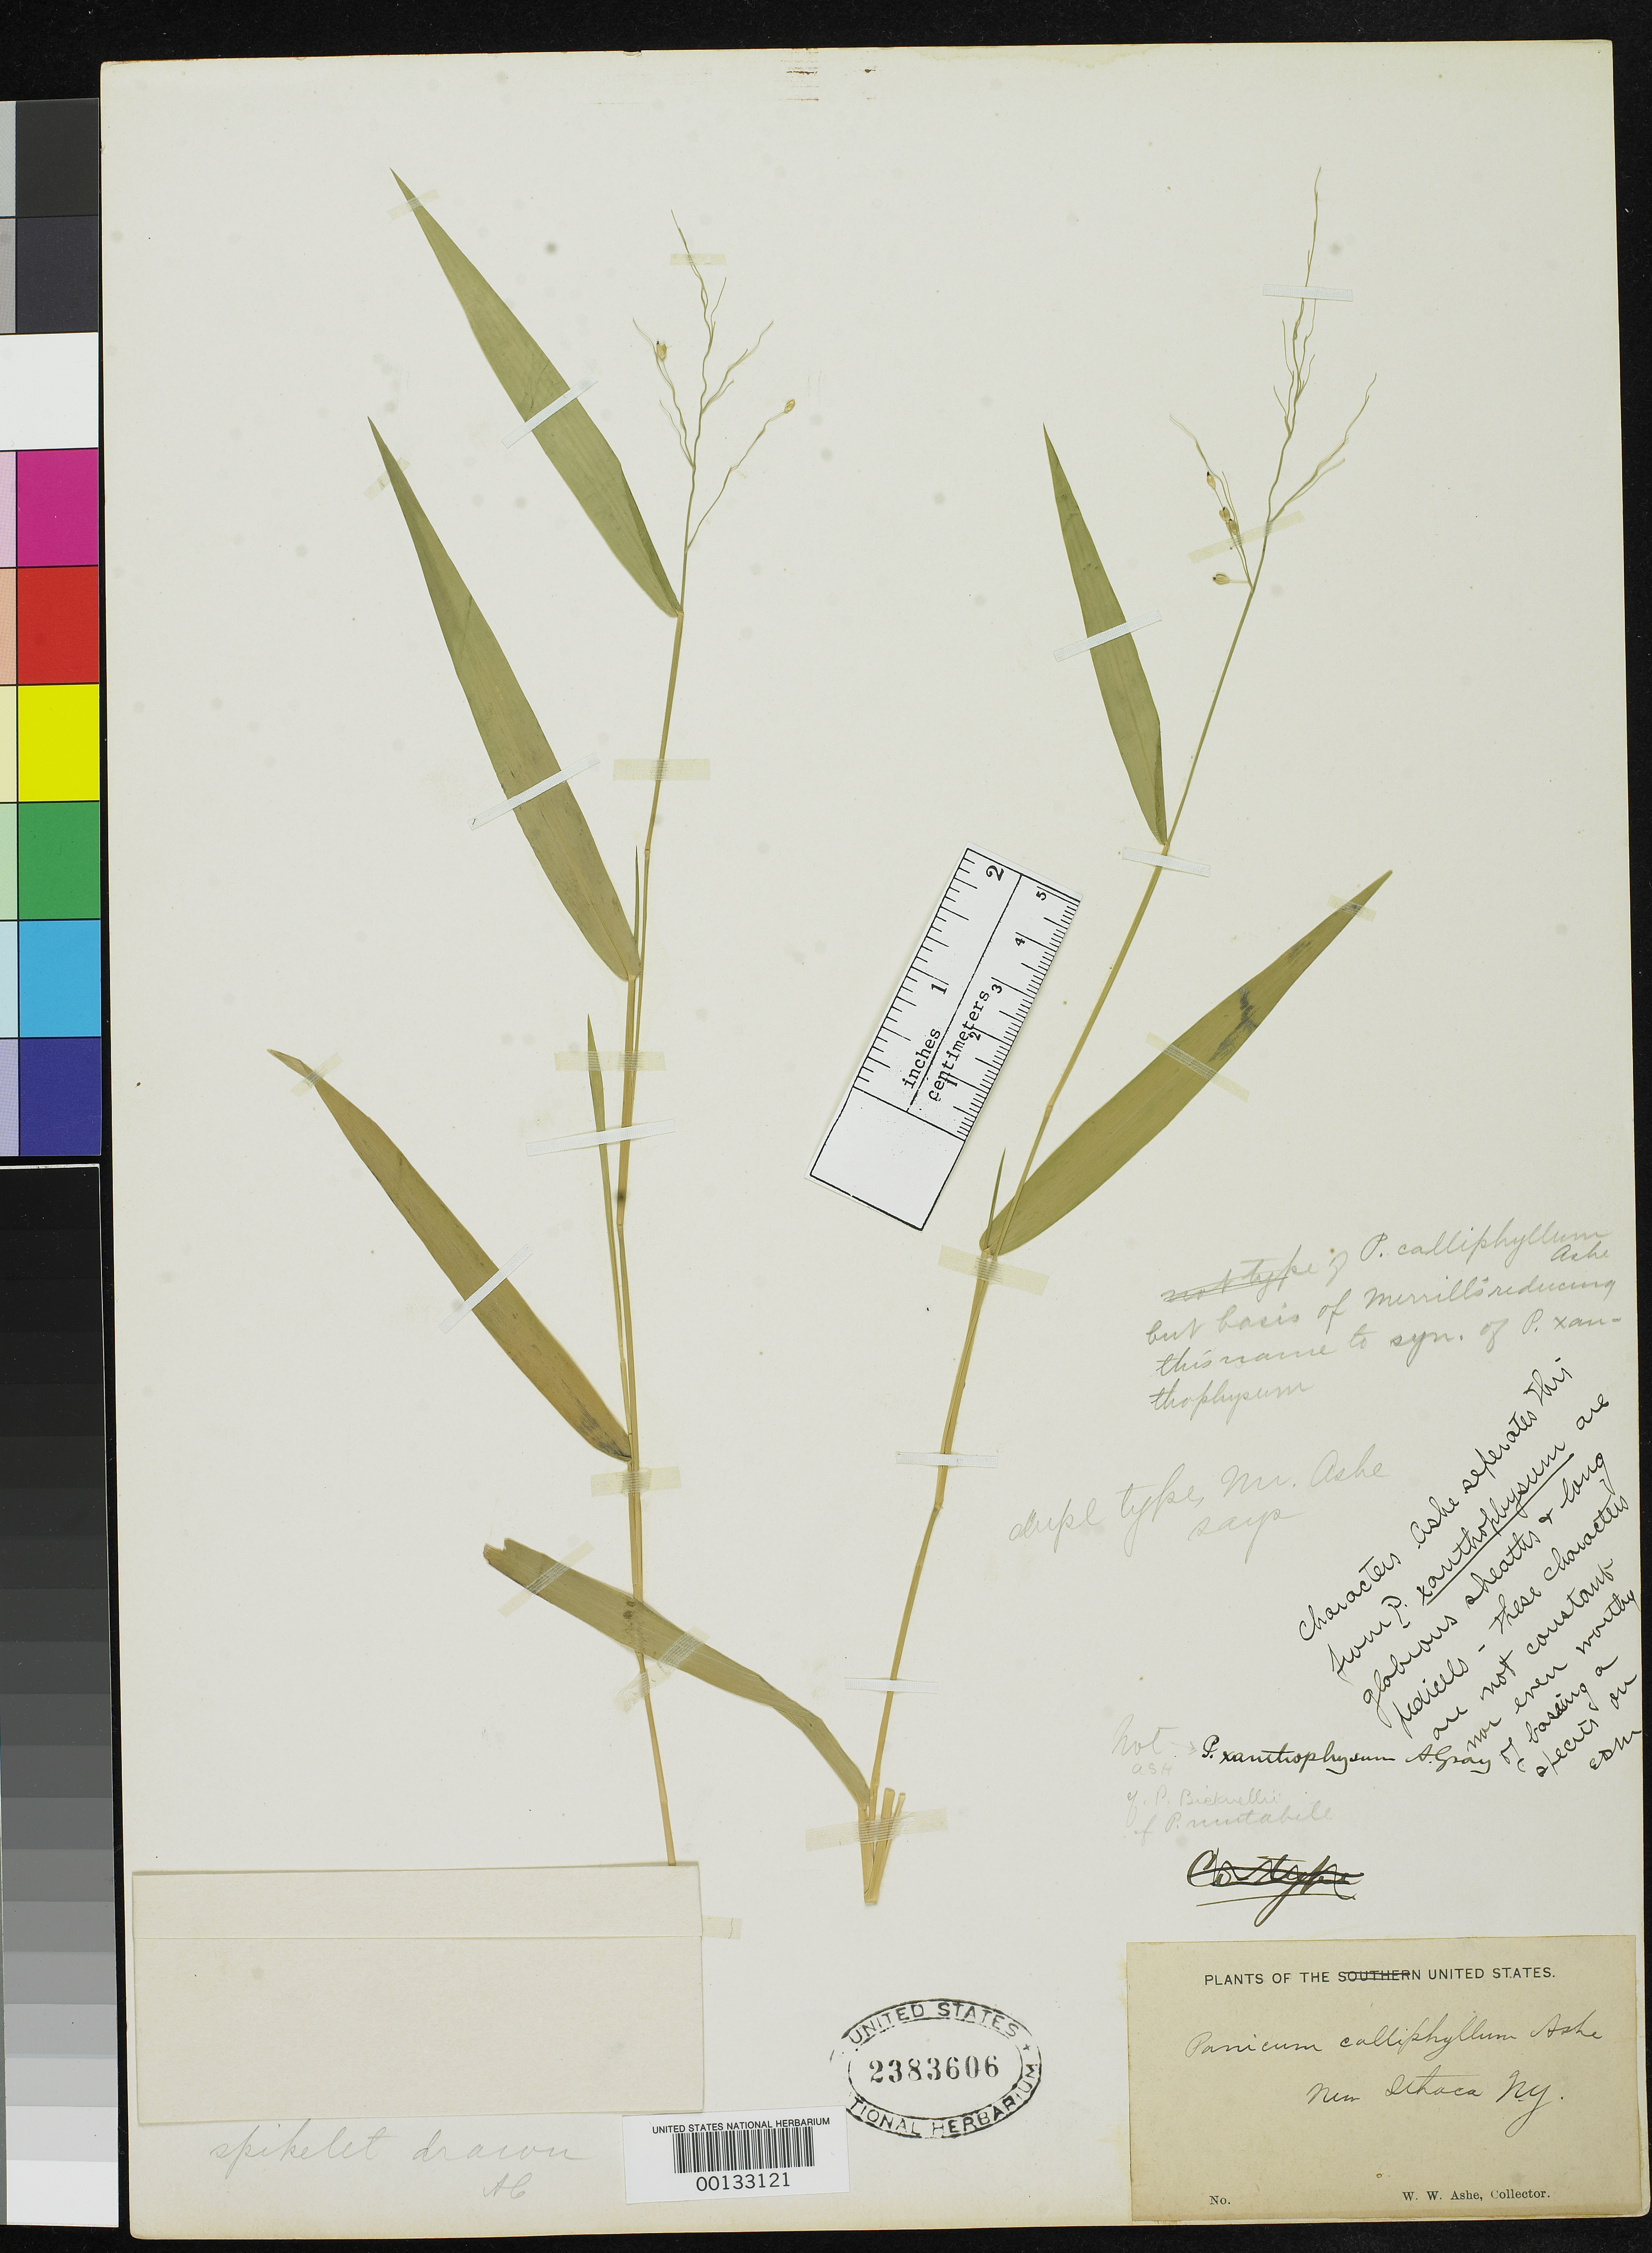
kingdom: Plantae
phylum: Tracheophyta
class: Liliopsida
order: Poales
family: Poaceae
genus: Panicum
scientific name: Panicum calliphyllum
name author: Ashe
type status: Isotype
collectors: W. W. Ashe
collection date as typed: Aug 1898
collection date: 1898-08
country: United States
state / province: New York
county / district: Tompkins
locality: Near Ithaca.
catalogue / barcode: US 2383606